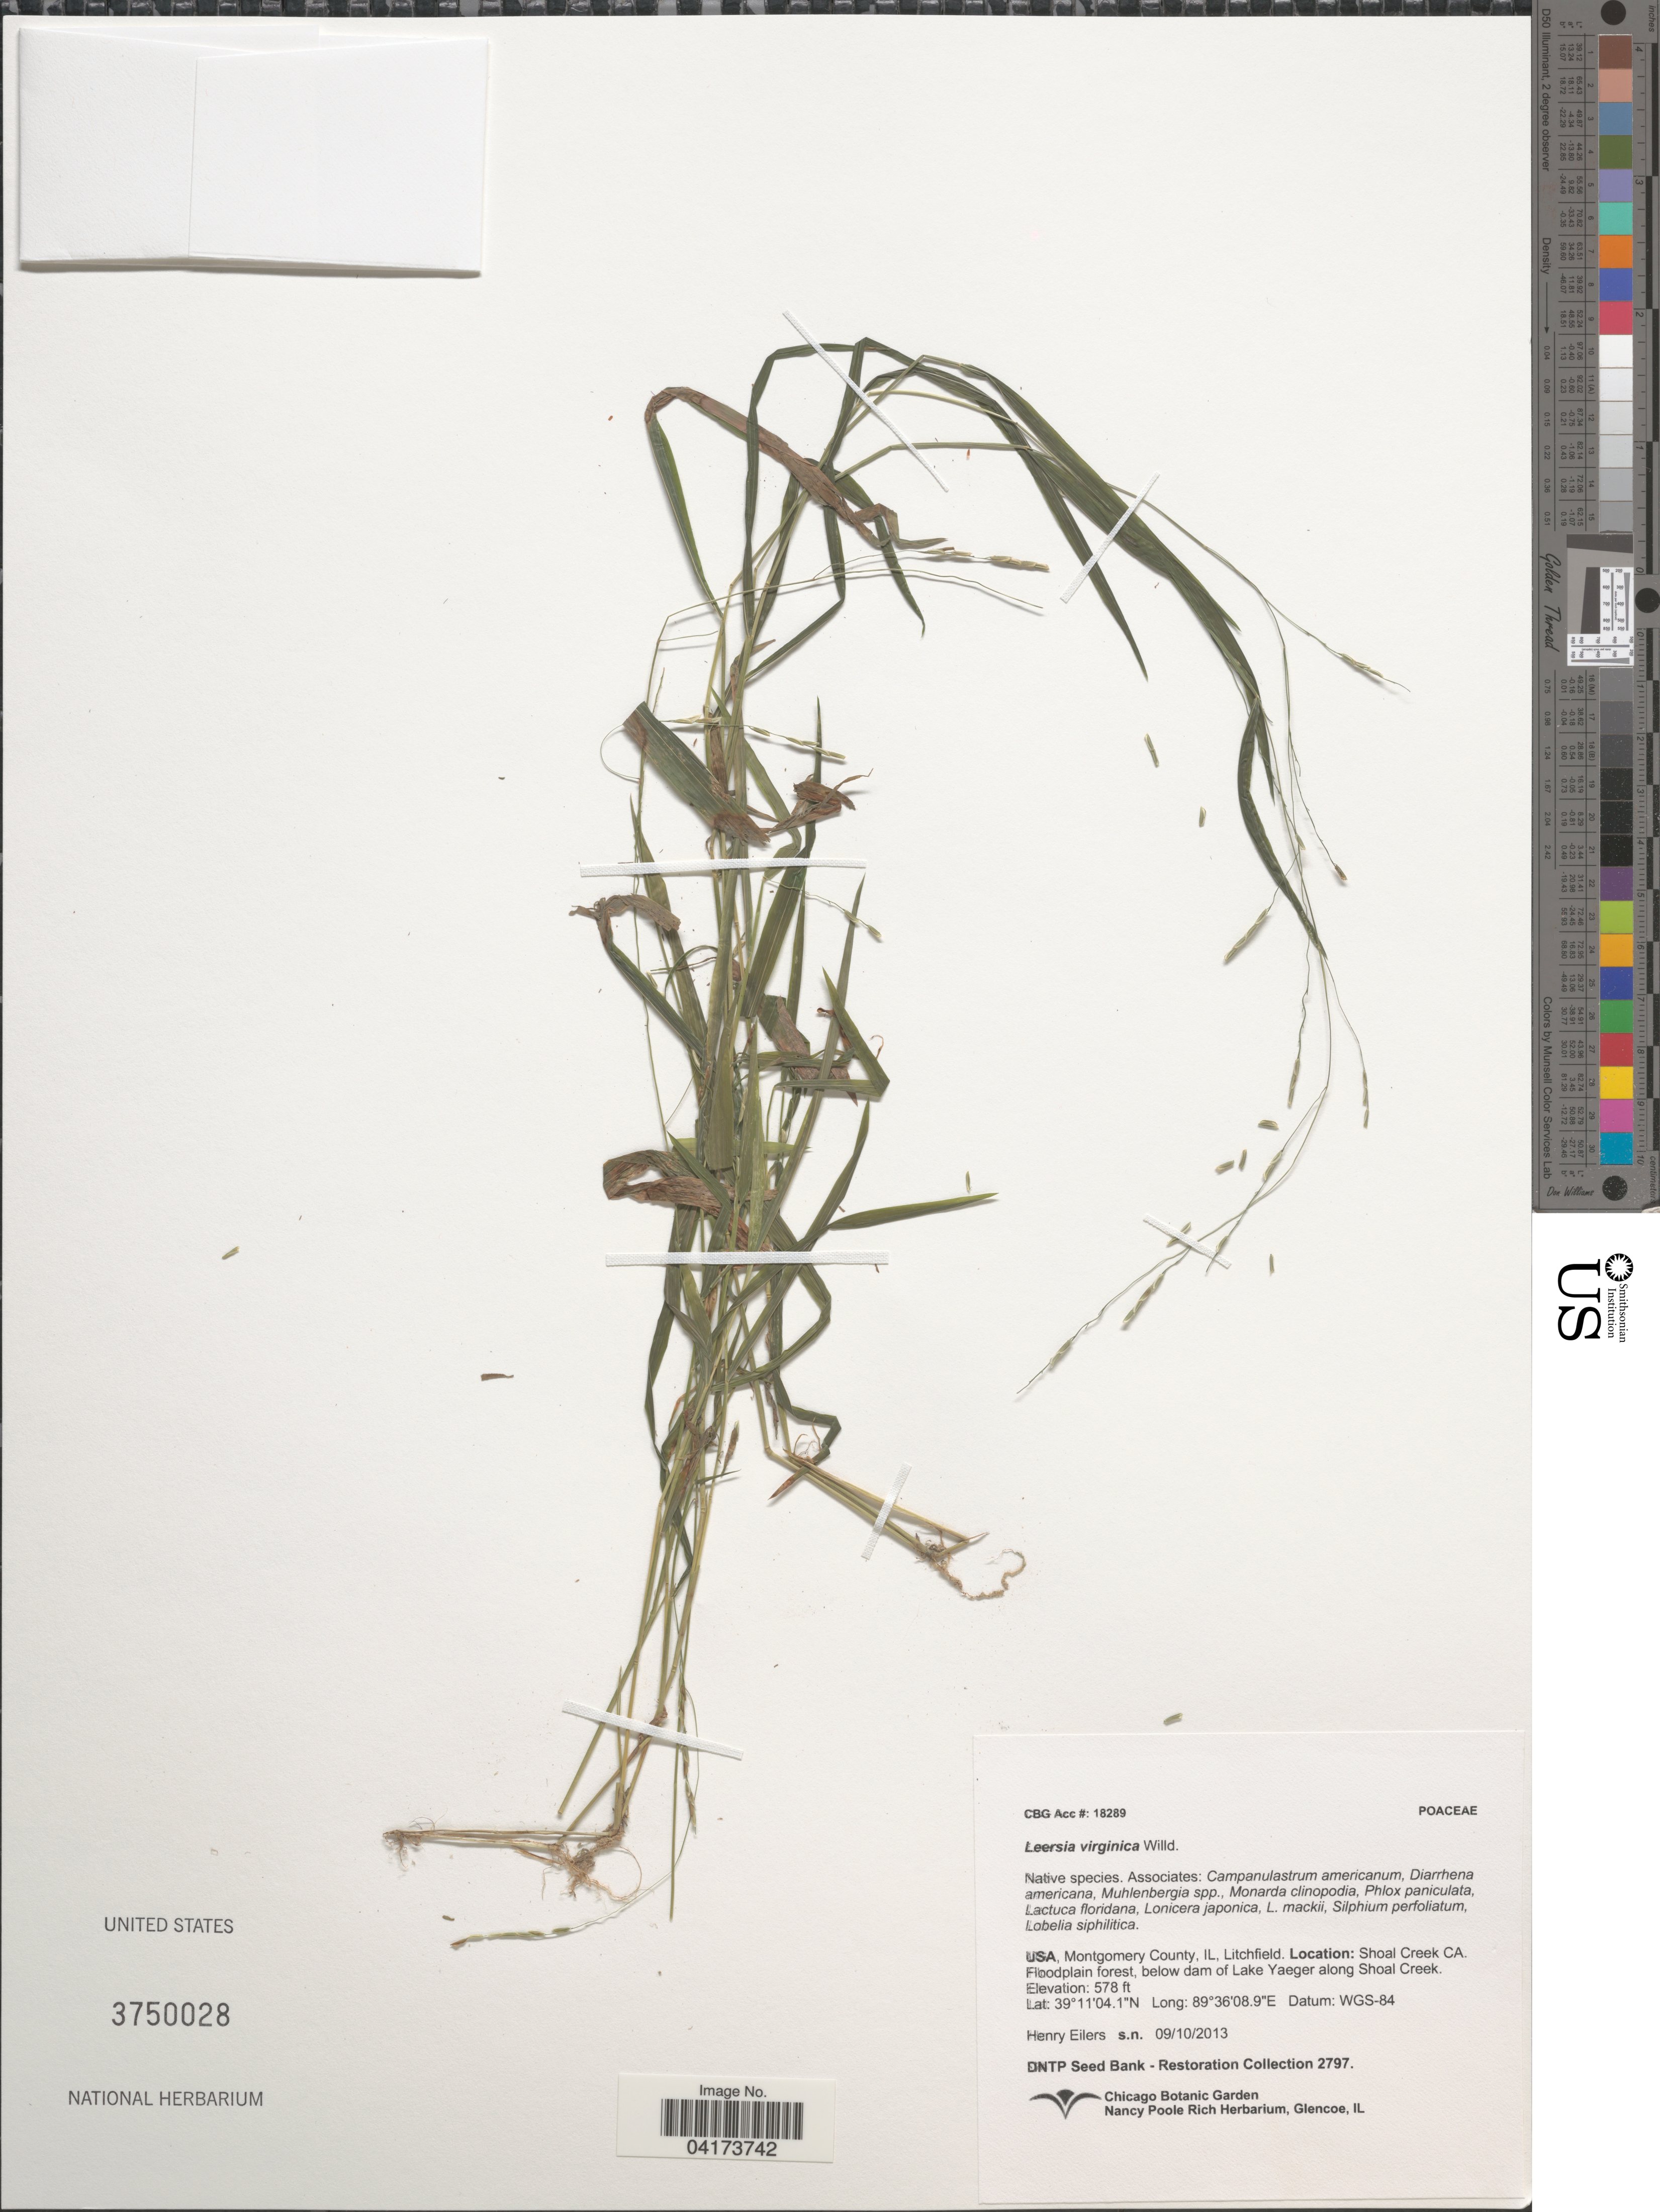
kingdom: Plantae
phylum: Tracheophyta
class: Liliopsida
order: Poales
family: Poaceae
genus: Leersia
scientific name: Leersia virginica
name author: Willd.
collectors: H. Eilers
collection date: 2013-09-10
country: United States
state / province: Illinois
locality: Montgomery County, Litchfield. Shoal Creek CA. Floodplain forest, below dam of Lake Yaeger along Shoal Creek.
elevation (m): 176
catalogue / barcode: US 3750028